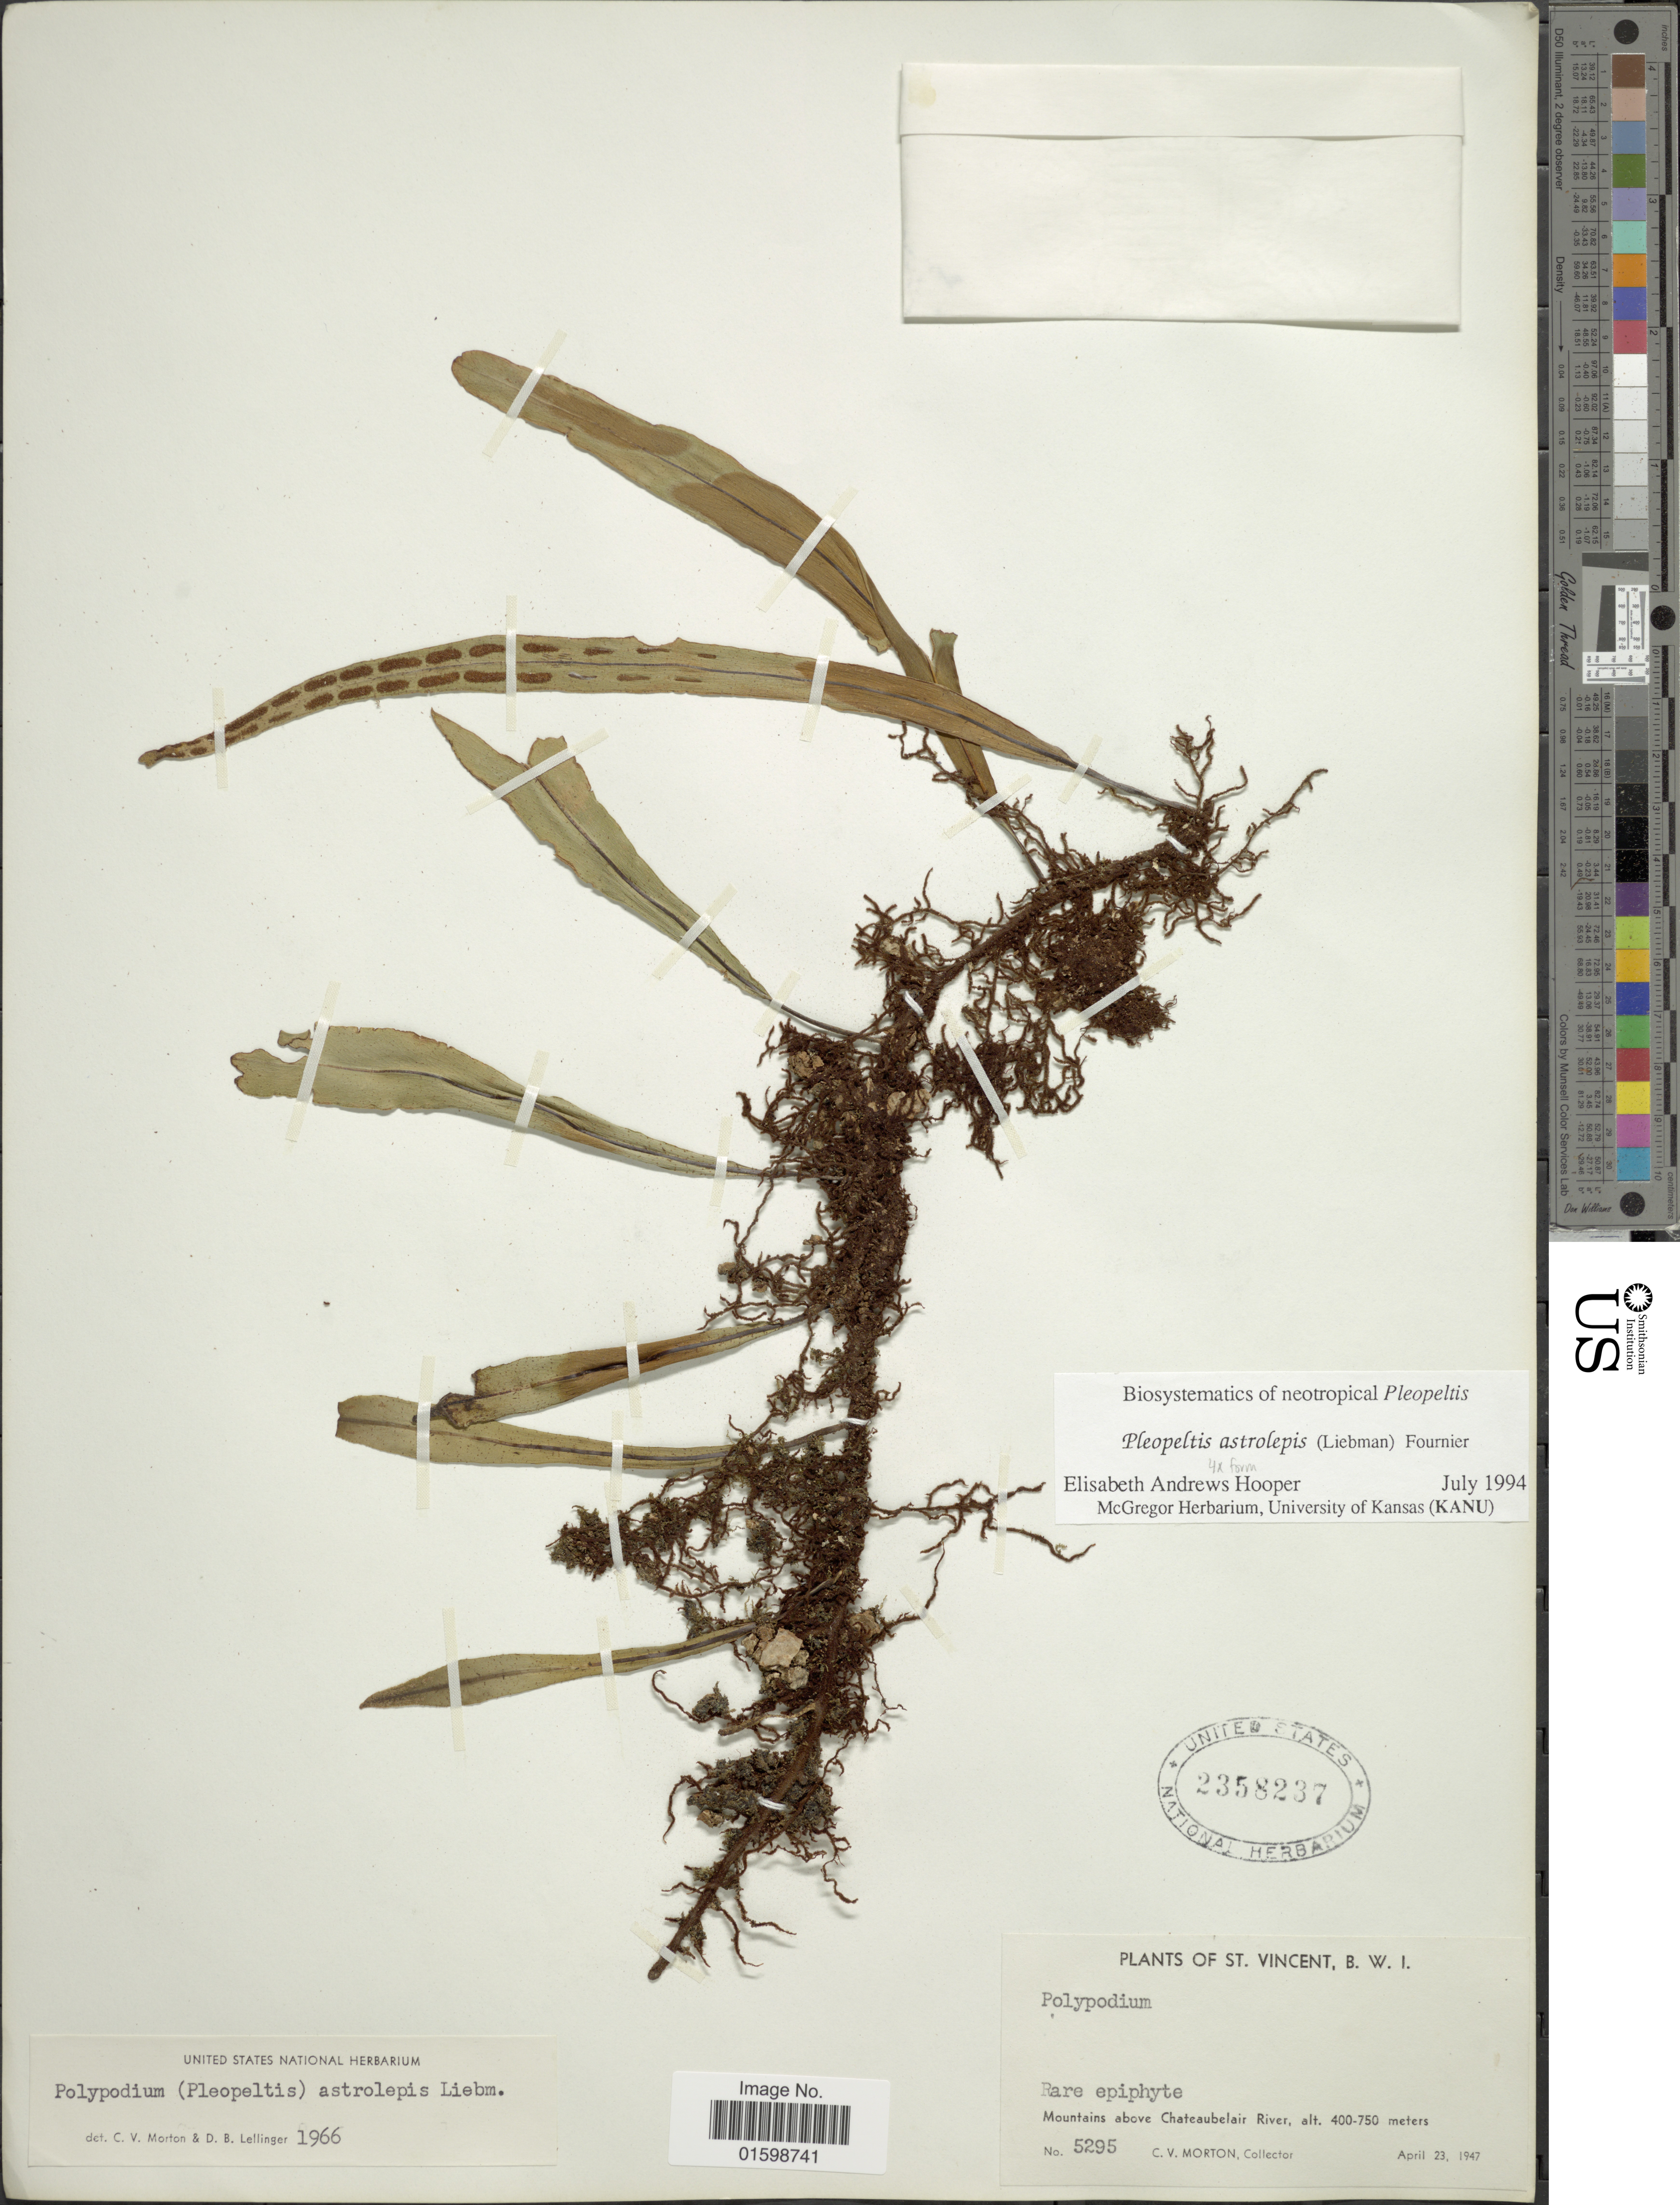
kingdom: Plantae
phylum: Tracheophyta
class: Polypodiopsida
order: Polypodiales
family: Polypodiaceae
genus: Pleopeltis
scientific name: Pleopeltis astrolepis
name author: (Liebm.) E. Fourn.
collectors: C. V. Morton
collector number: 5295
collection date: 1947-04-23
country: St. Vincent - Grenadines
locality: St. Vincent, B. W. I., mountains above Chateaubelair River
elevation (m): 400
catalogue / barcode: US 2358237